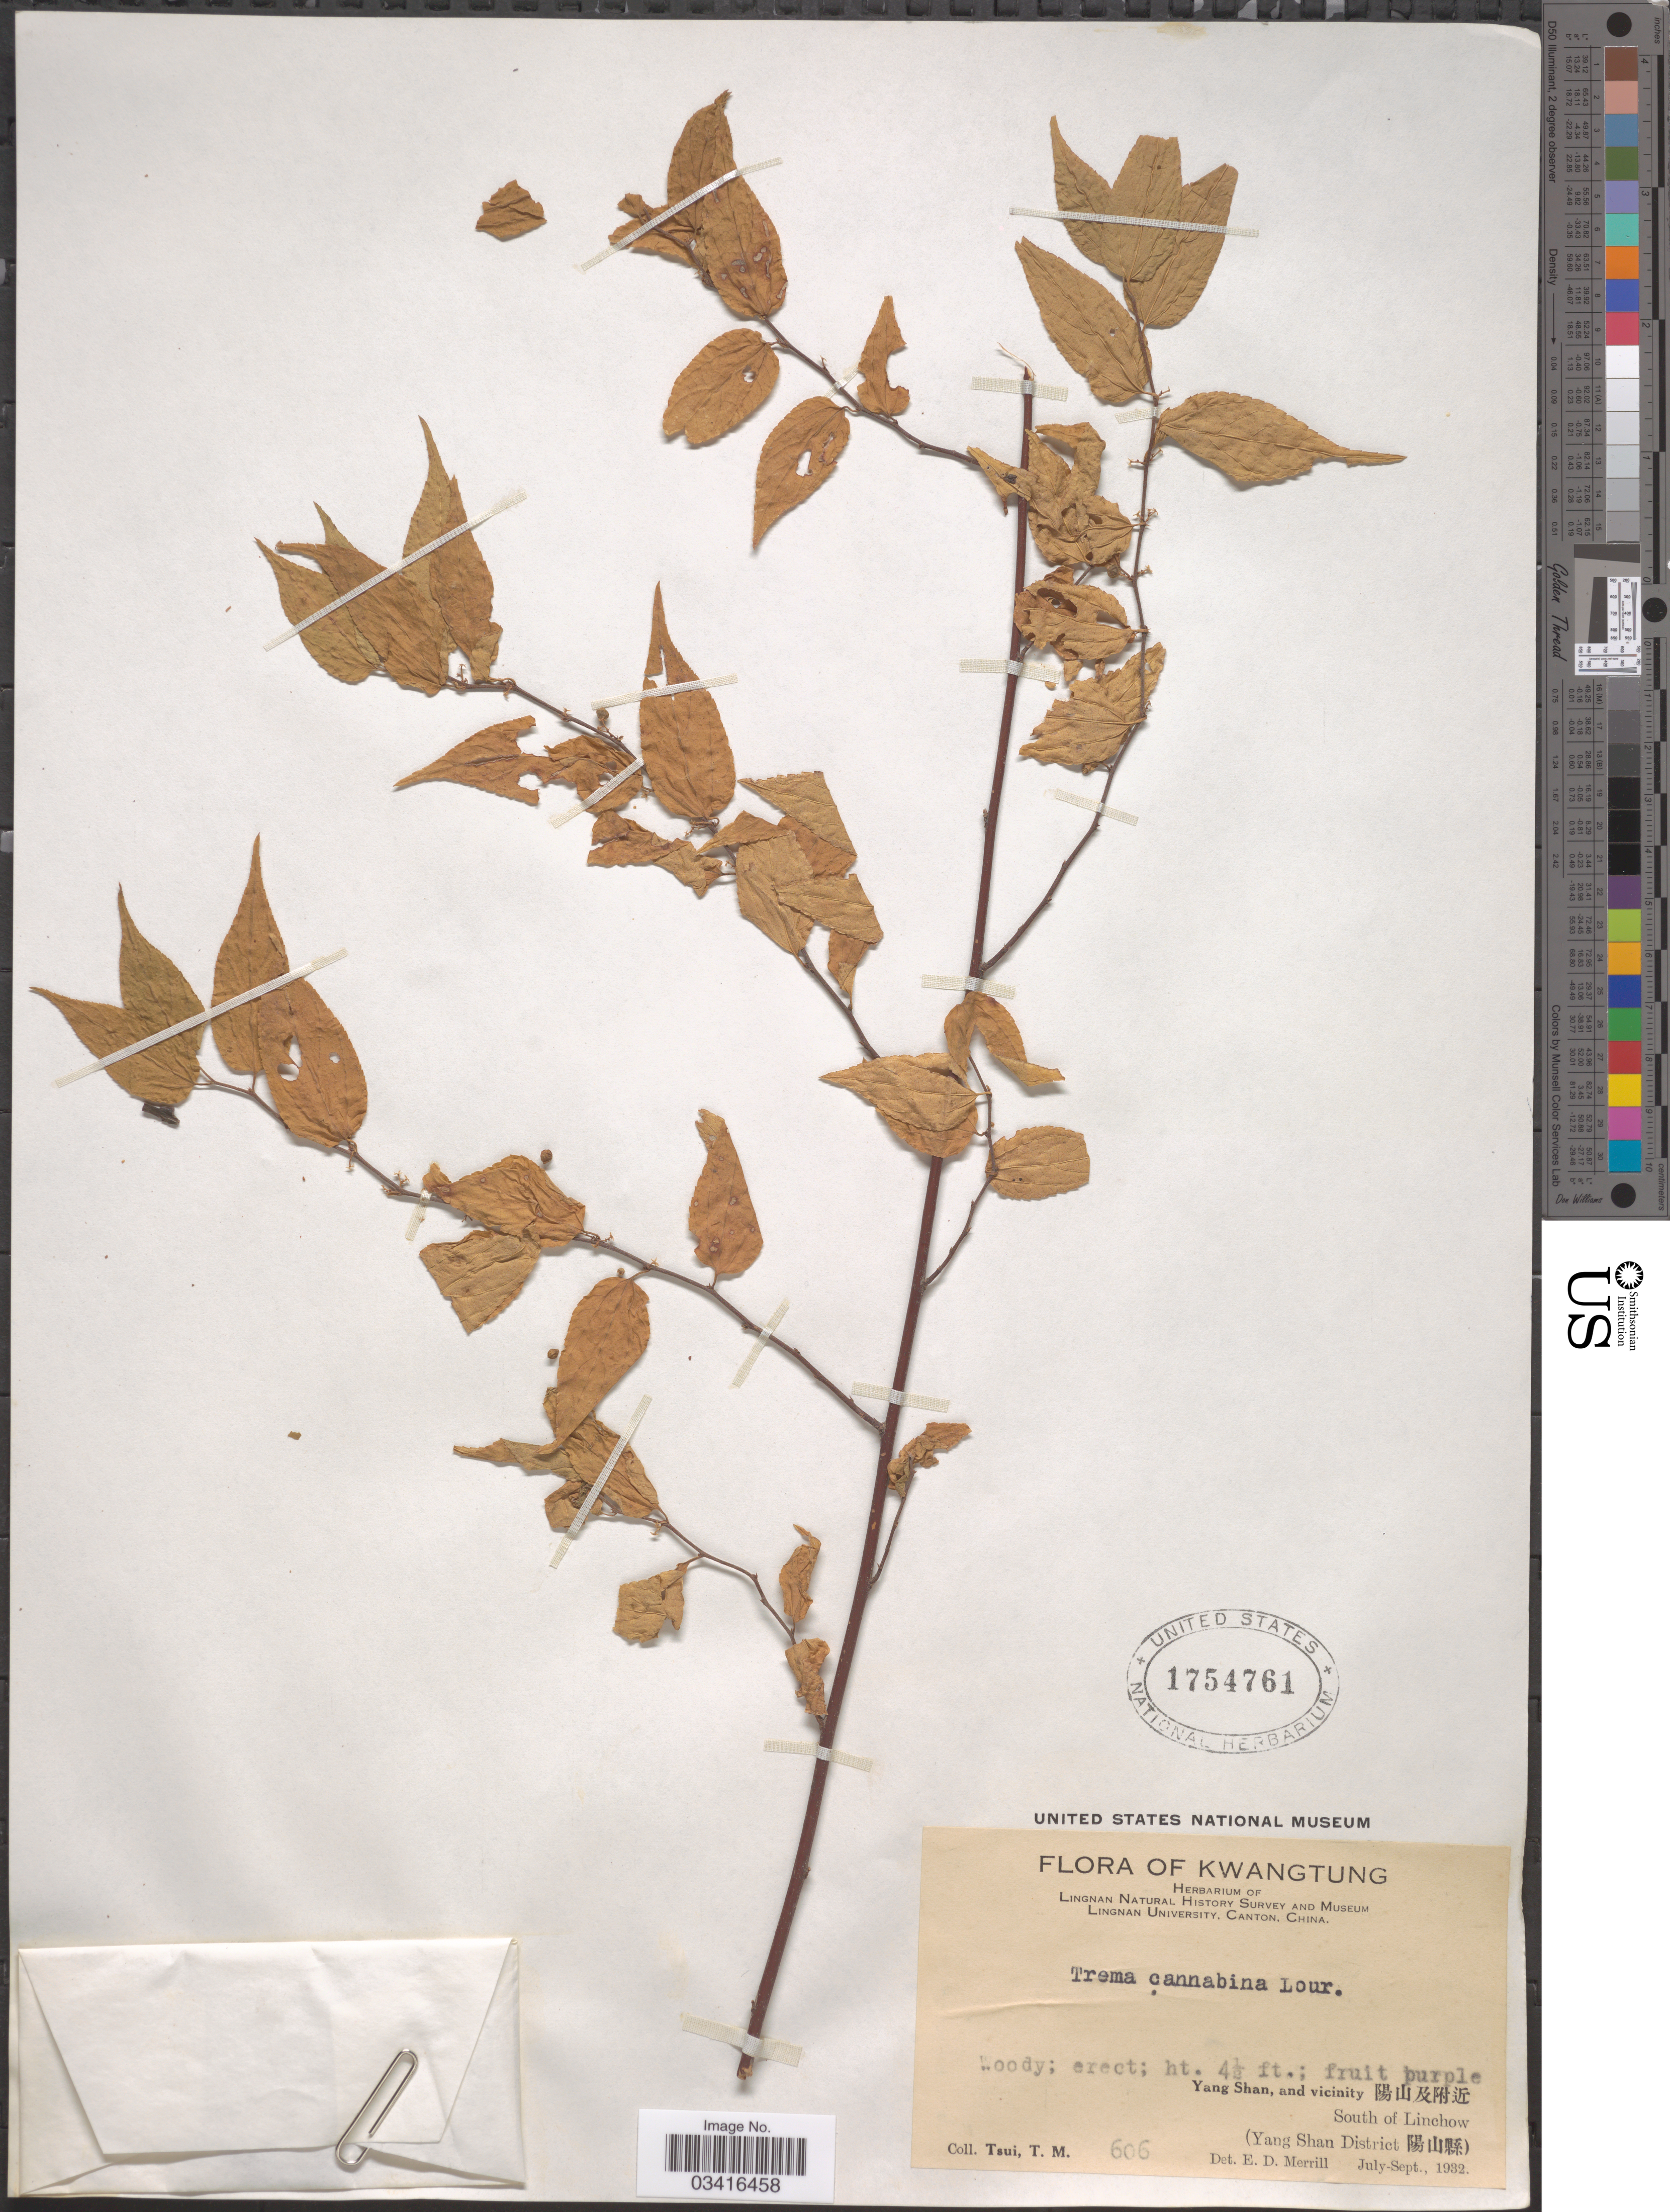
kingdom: Plantae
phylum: Tracheophyta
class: Magnoliopsida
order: Rosales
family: Cannabaceae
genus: Trema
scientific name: Trema cannabina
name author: Lour.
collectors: T. Tsui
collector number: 606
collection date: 1932-07/1932-09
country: China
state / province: Guangdong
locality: Kwangtung. Yang Shan, and vicinity X. South of Linchow. (Yang Shan District X).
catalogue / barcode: US 1754761